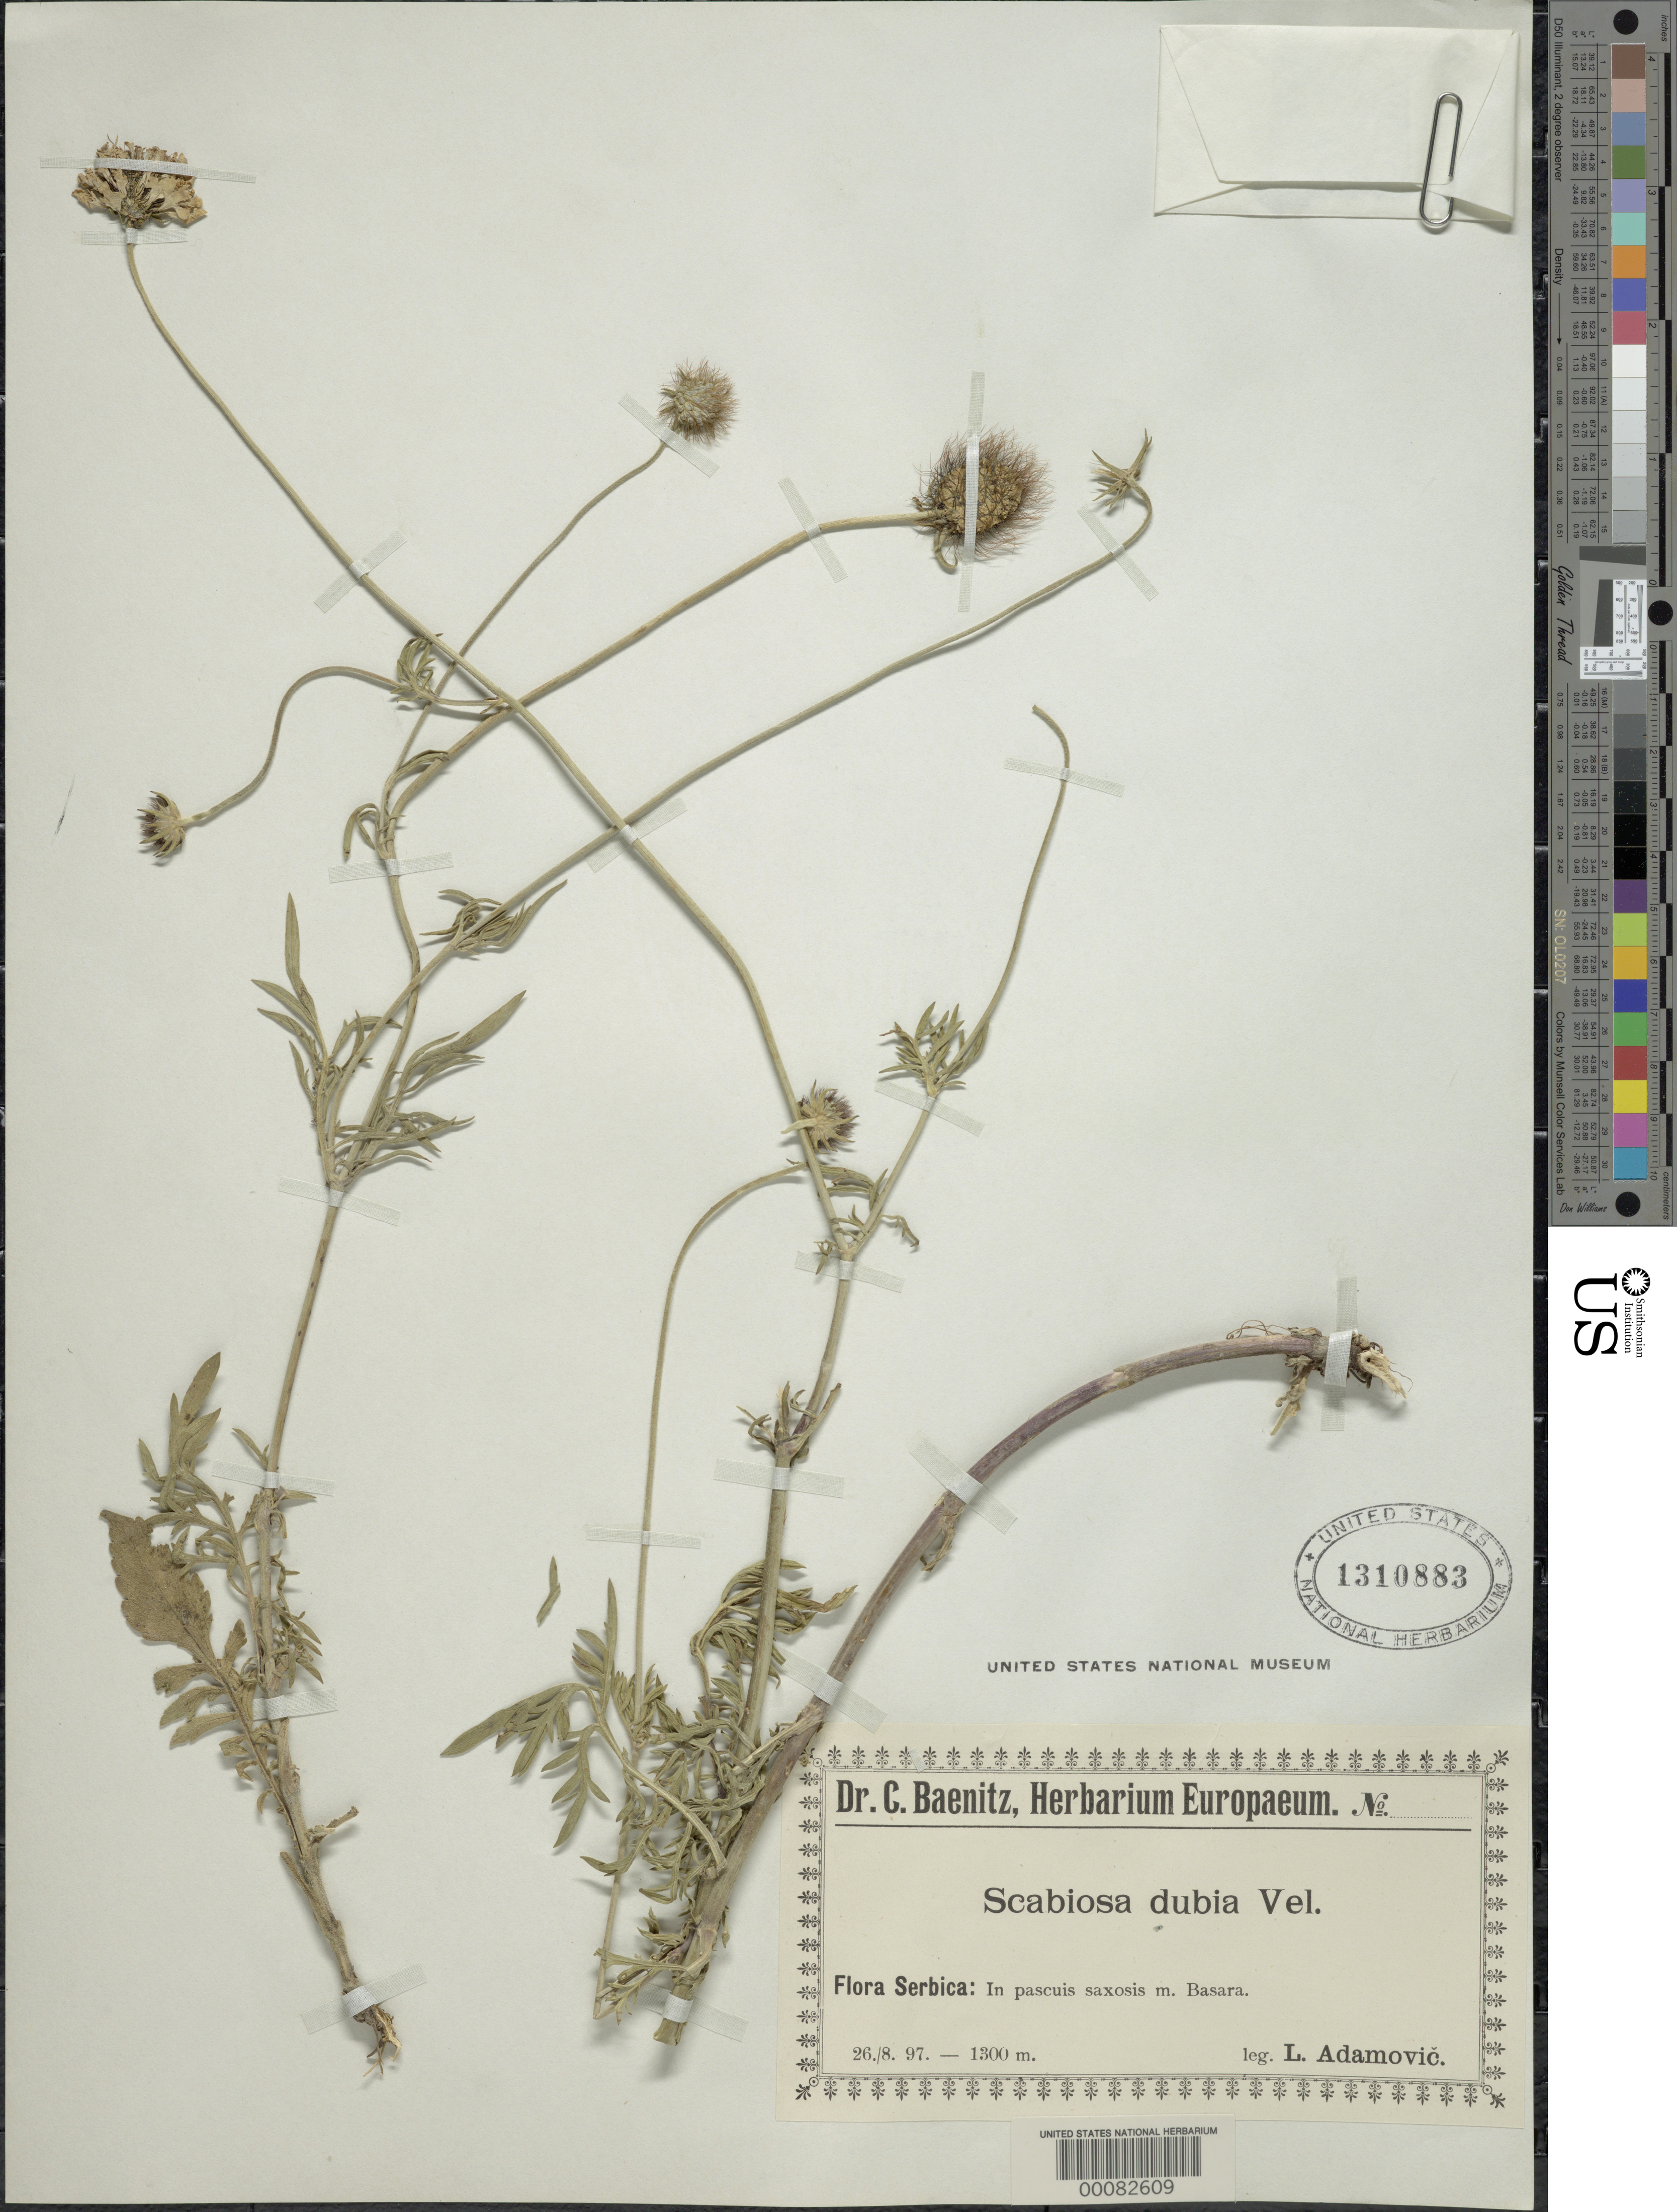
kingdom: Plantae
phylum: Tracheophyta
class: Magnoliopsida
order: Dipsacales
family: Caprifoliaceae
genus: Scabiosa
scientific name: Scabiosa dubia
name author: Vel.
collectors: L. Adamović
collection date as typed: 26 Aug 1897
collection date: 1897-08-26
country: Serbia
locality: Serbica, Basara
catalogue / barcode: US 1310883